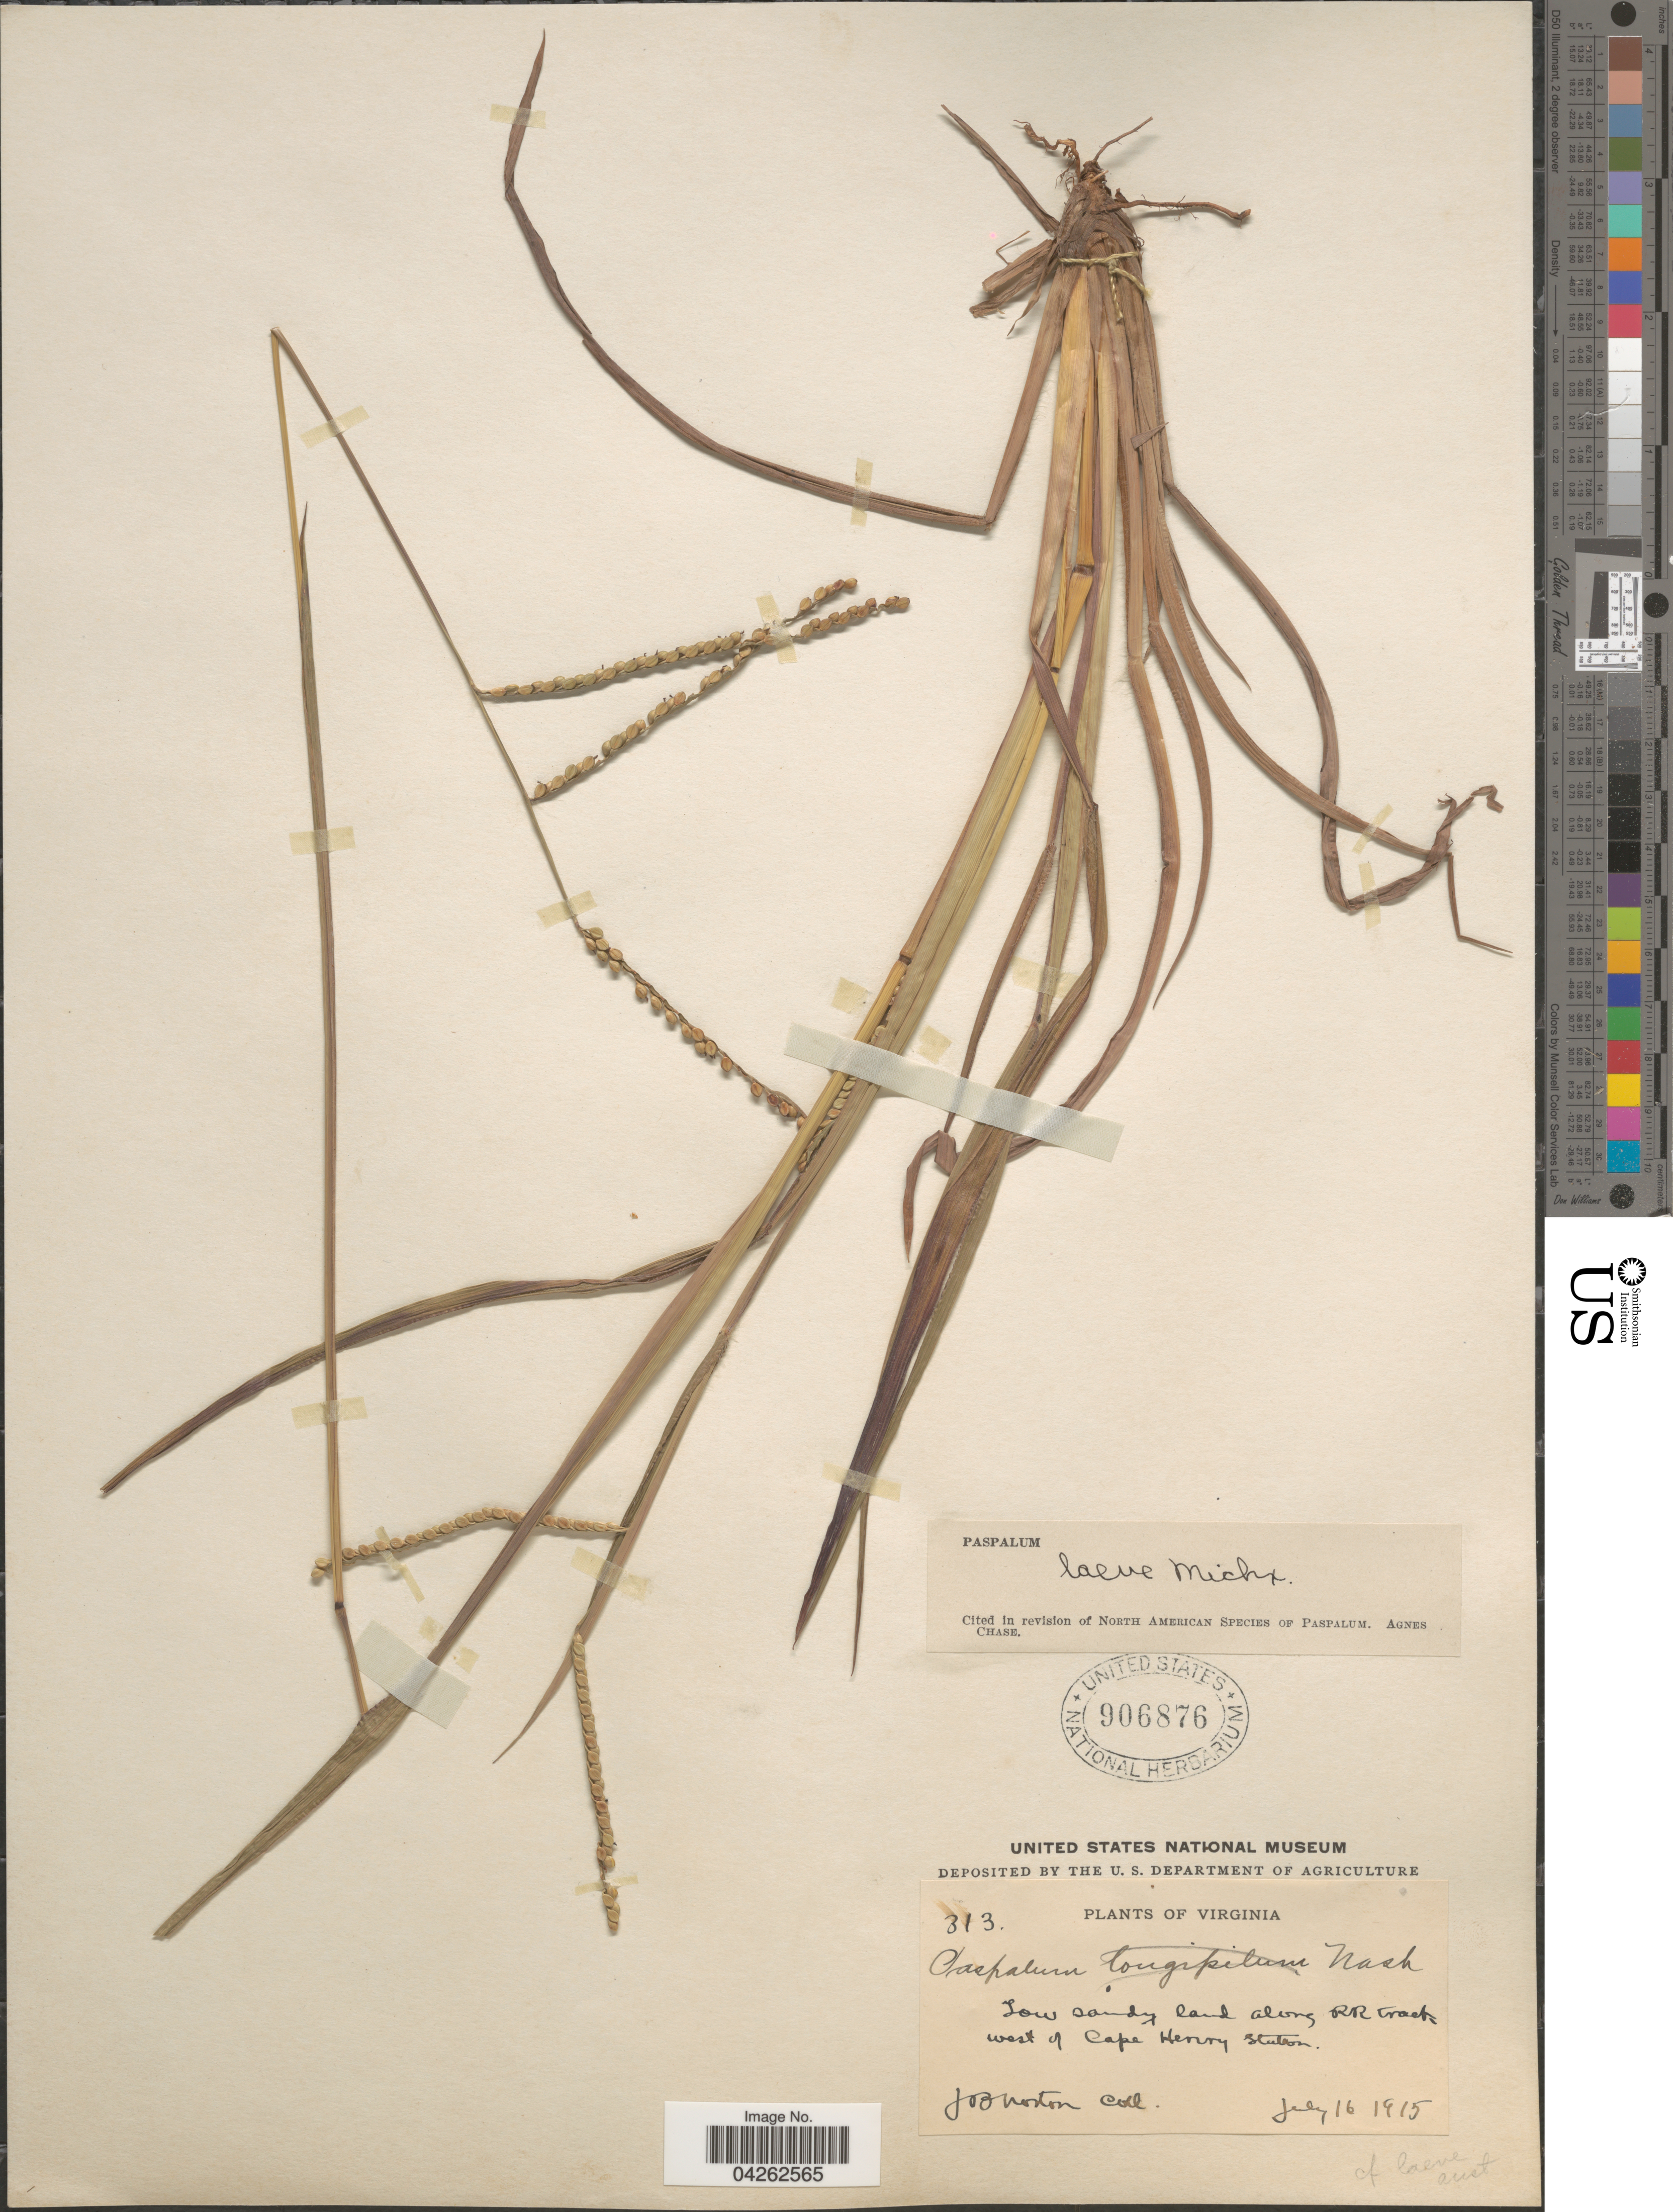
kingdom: Plantae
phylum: Tracheophyta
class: Liliopsida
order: Poales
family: Poaceae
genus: Paspalum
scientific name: Paspalum laeve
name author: Michx.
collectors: J. B. Norton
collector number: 313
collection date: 1915-07-16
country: United States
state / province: Virginia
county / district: City of Virginia Beach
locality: Low sandy bank along RR tracks west of Cape Henry Station.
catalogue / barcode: US 906876